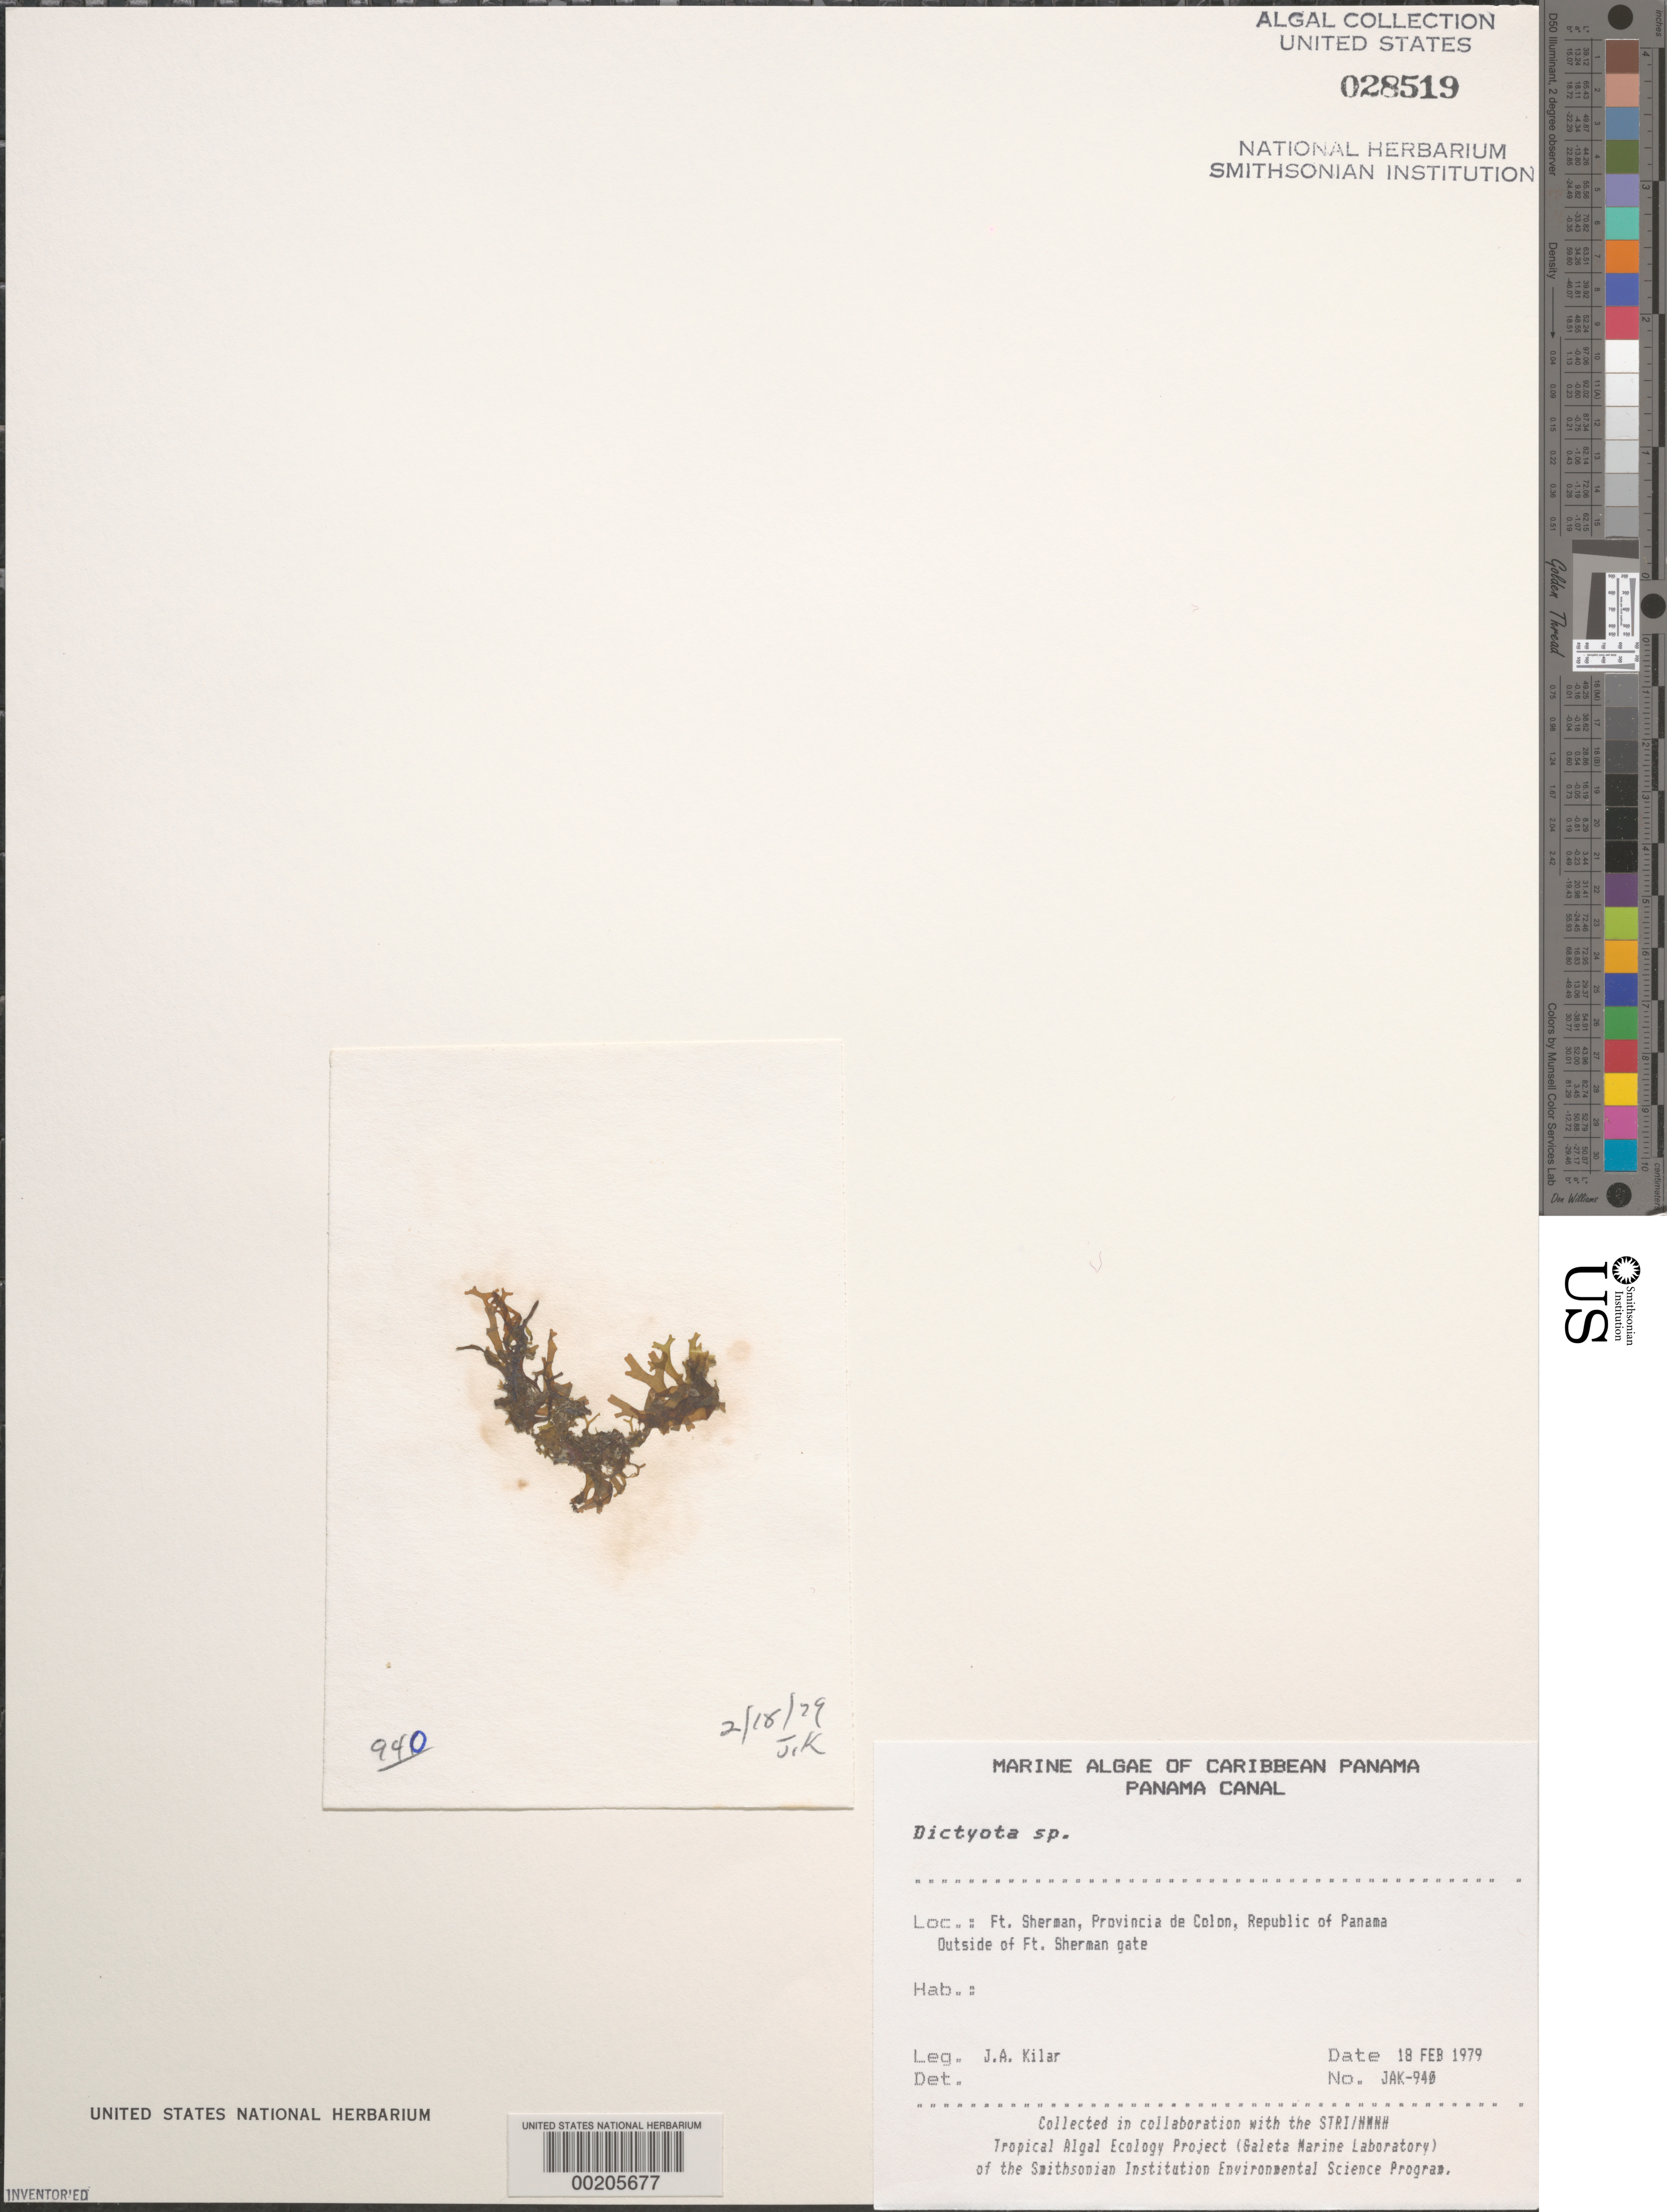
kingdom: Chromista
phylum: Ochrophyta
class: Phaeophyceae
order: Dictyotales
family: Dictyotaceae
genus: Dictyota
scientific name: Dictyota sp.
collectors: J. A. Kilar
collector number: JAK-940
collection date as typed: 18 Feb 1979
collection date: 1979-02-18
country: Panama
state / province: Colón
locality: Fort Sherman, Panama Canal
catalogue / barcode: US 28519